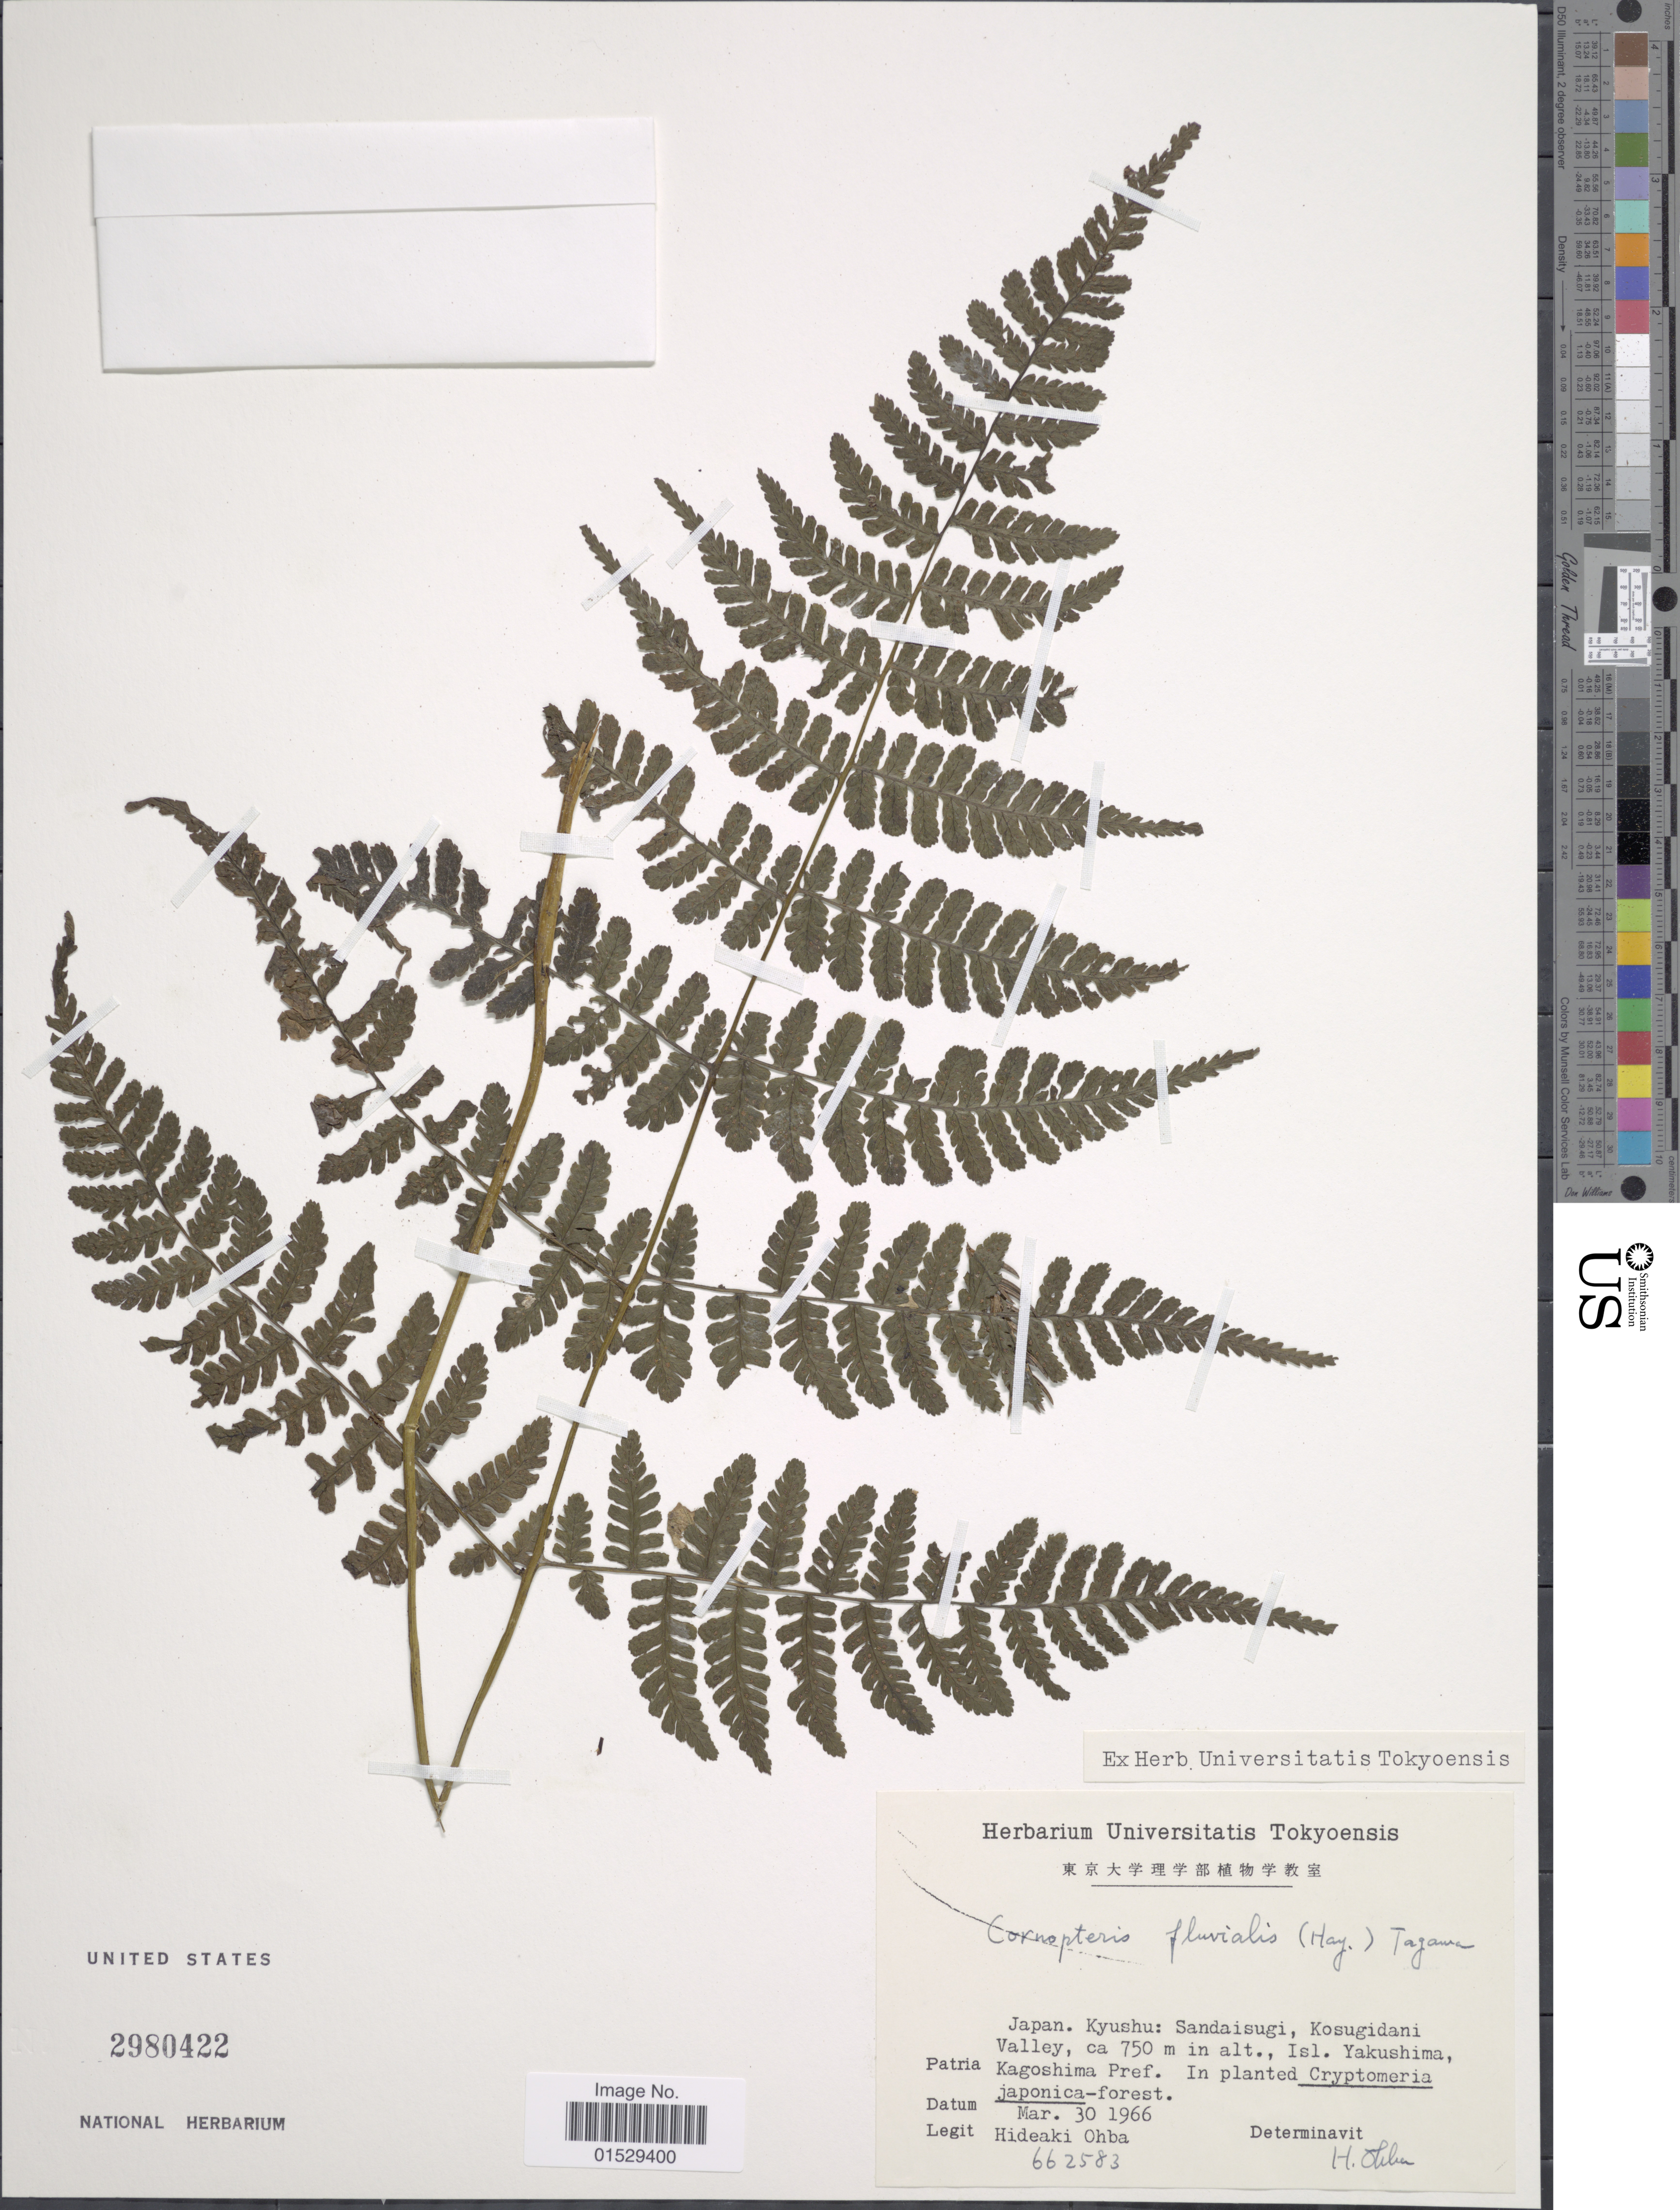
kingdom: Plantae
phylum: Tracheophyta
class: Polypodiopsida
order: Polypodiales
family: Athyriaceae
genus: Cornopteris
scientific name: Cornopteris banajaoensis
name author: (C. Chr.) K. Iwats. & M.G. Price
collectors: H. Ohba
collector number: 662583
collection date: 1966-03-30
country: Japan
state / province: Kagosima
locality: Japan, Kyushu: Sandaisugi, Kosugidani Valley, Isl. Yakushima, Kagoshima Pref., in planted Cryptomeria japonica-forest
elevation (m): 750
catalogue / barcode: US 2980422